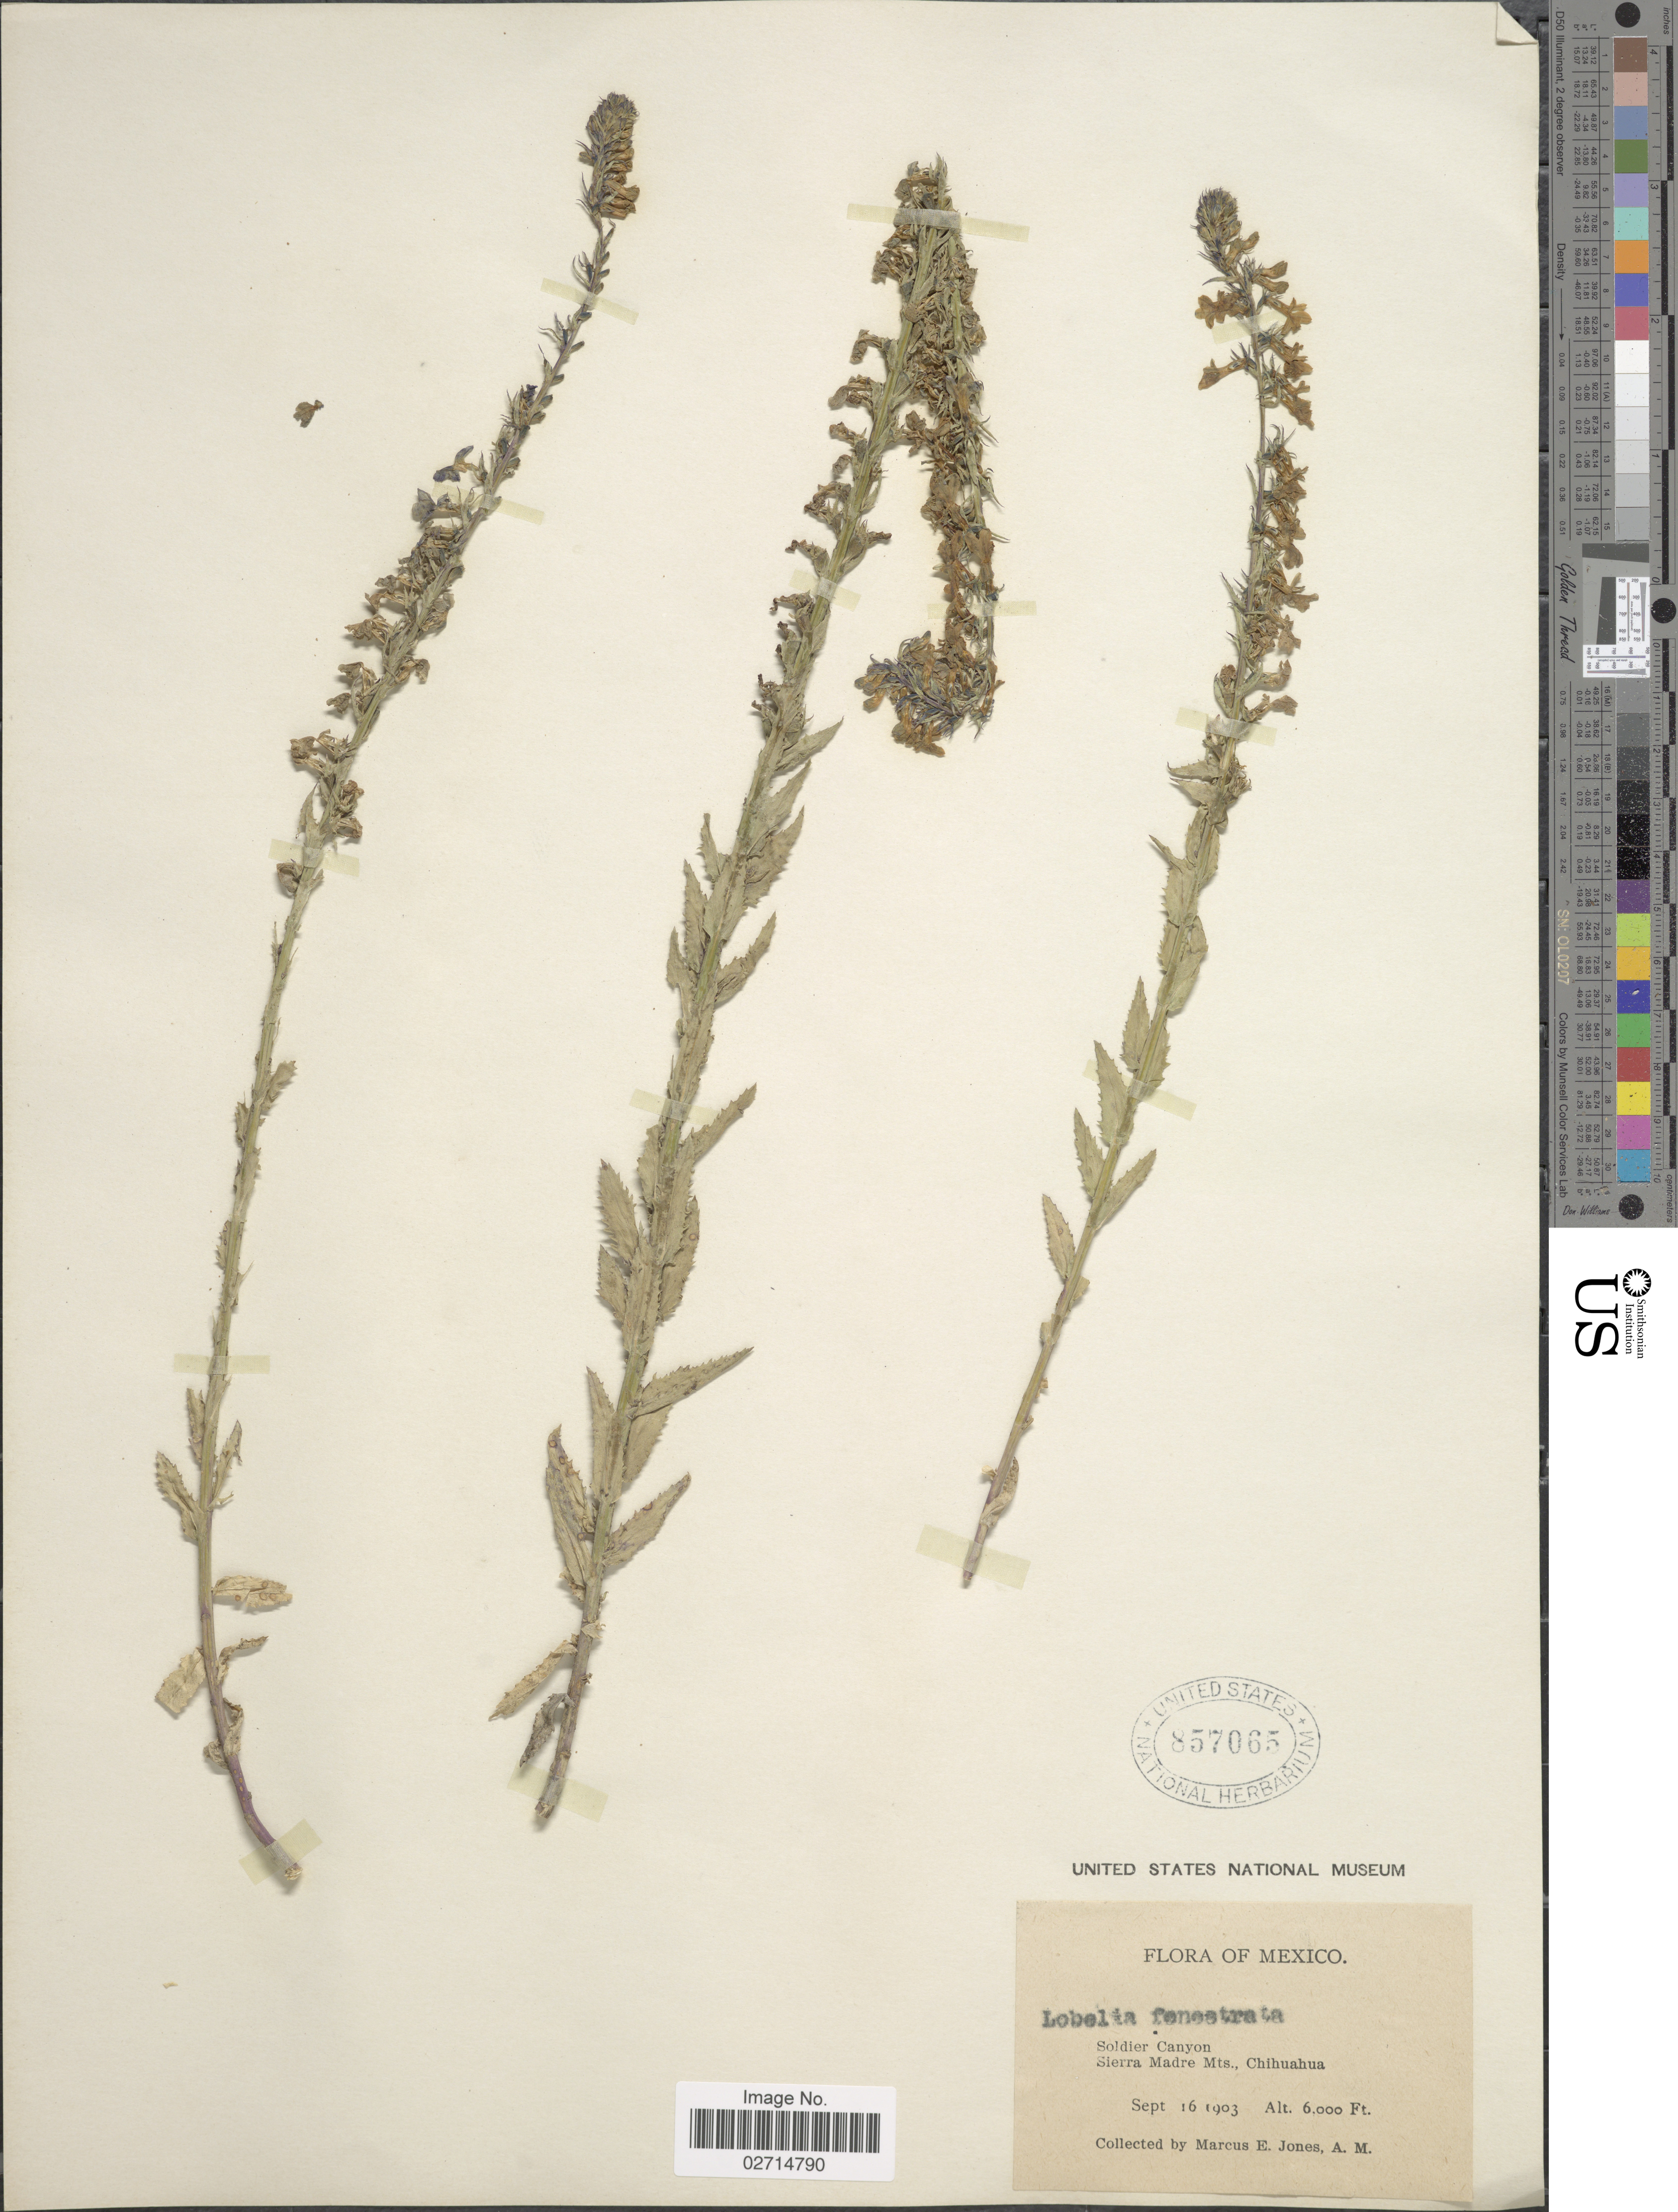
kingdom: Plantae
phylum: Tracheophyta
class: Magnoliopsida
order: Asterales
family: Campanulaceae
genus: Lobelia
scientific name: Lobelia fenestralis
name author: Cav.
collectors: M. E. Jones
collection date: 1903-09-16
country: Mexico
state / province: Chihuahua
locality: Soldier Canyon. Sierra Madre Mts.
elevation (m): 1829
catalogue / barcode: US 857065